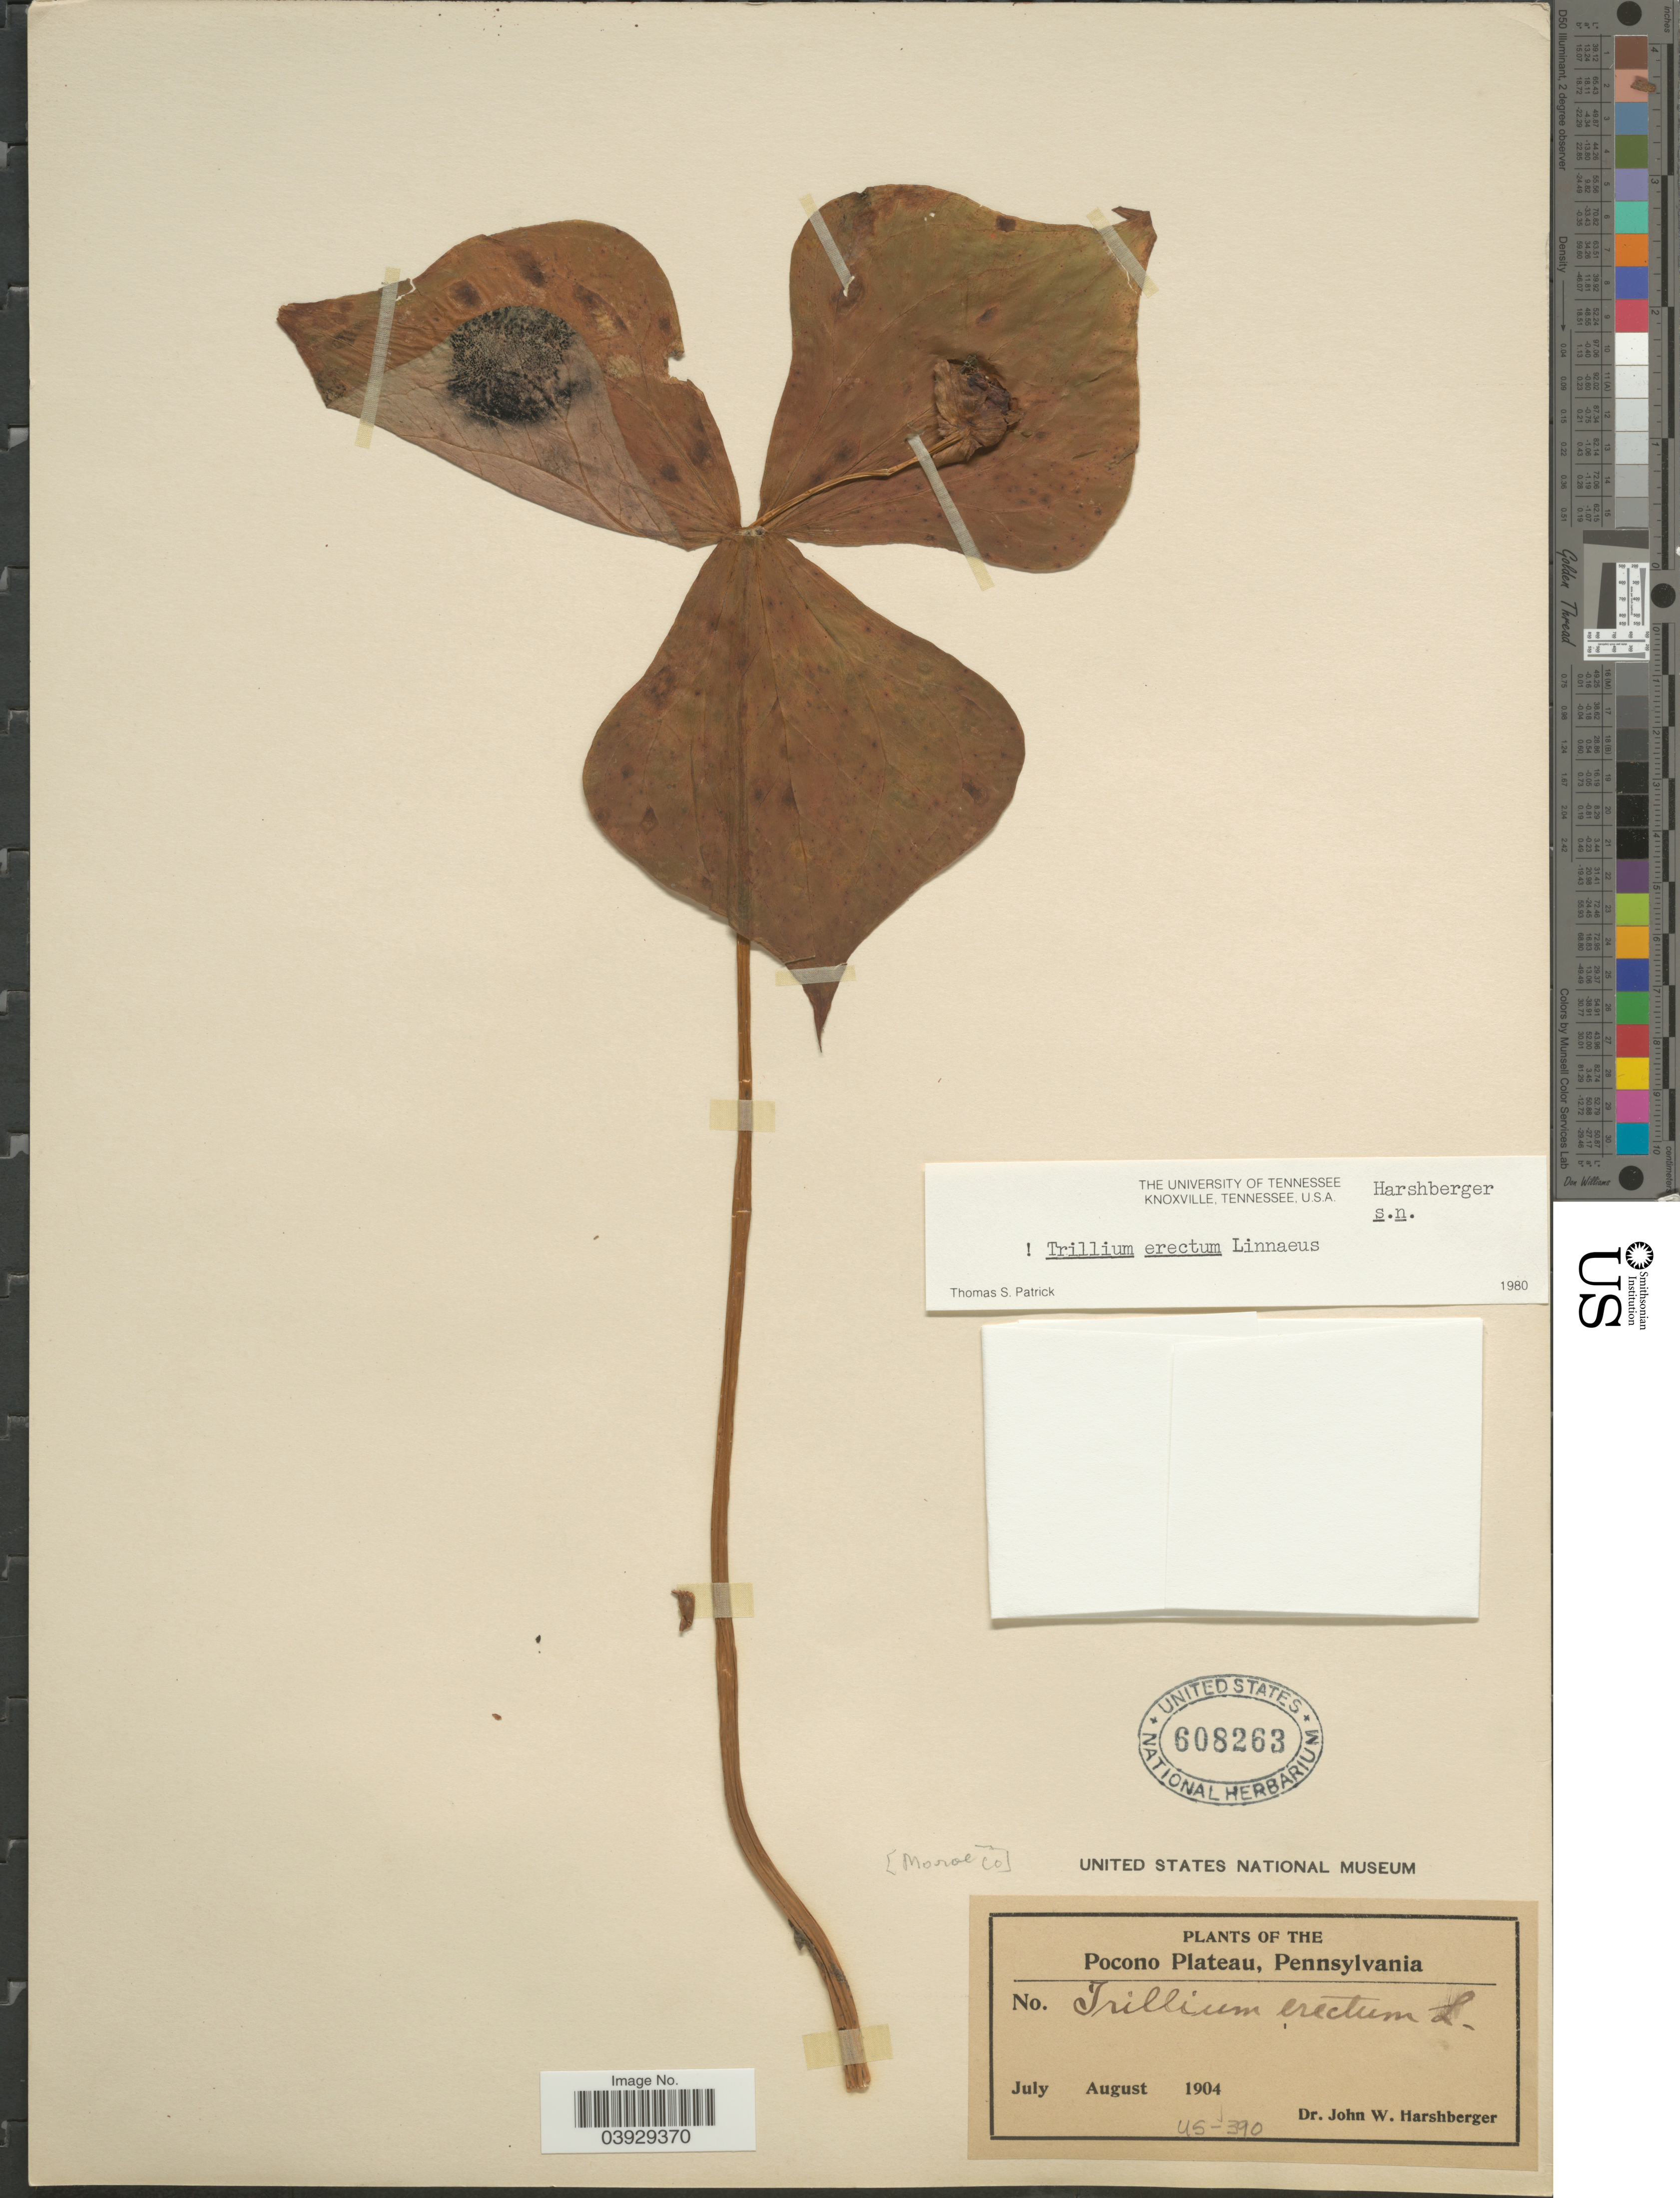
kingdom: Plantae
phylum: Tracheophyta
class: Liliopsida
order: Liliales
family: Melanthiaceae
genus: Trillium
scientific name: Trillium erectum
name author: L.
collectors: J. W. Harshberger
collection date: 1904-07/1904-08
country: United States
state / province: Pennsylvania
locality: Monroe Co. Pocono Plateau.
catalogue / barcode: US 608263